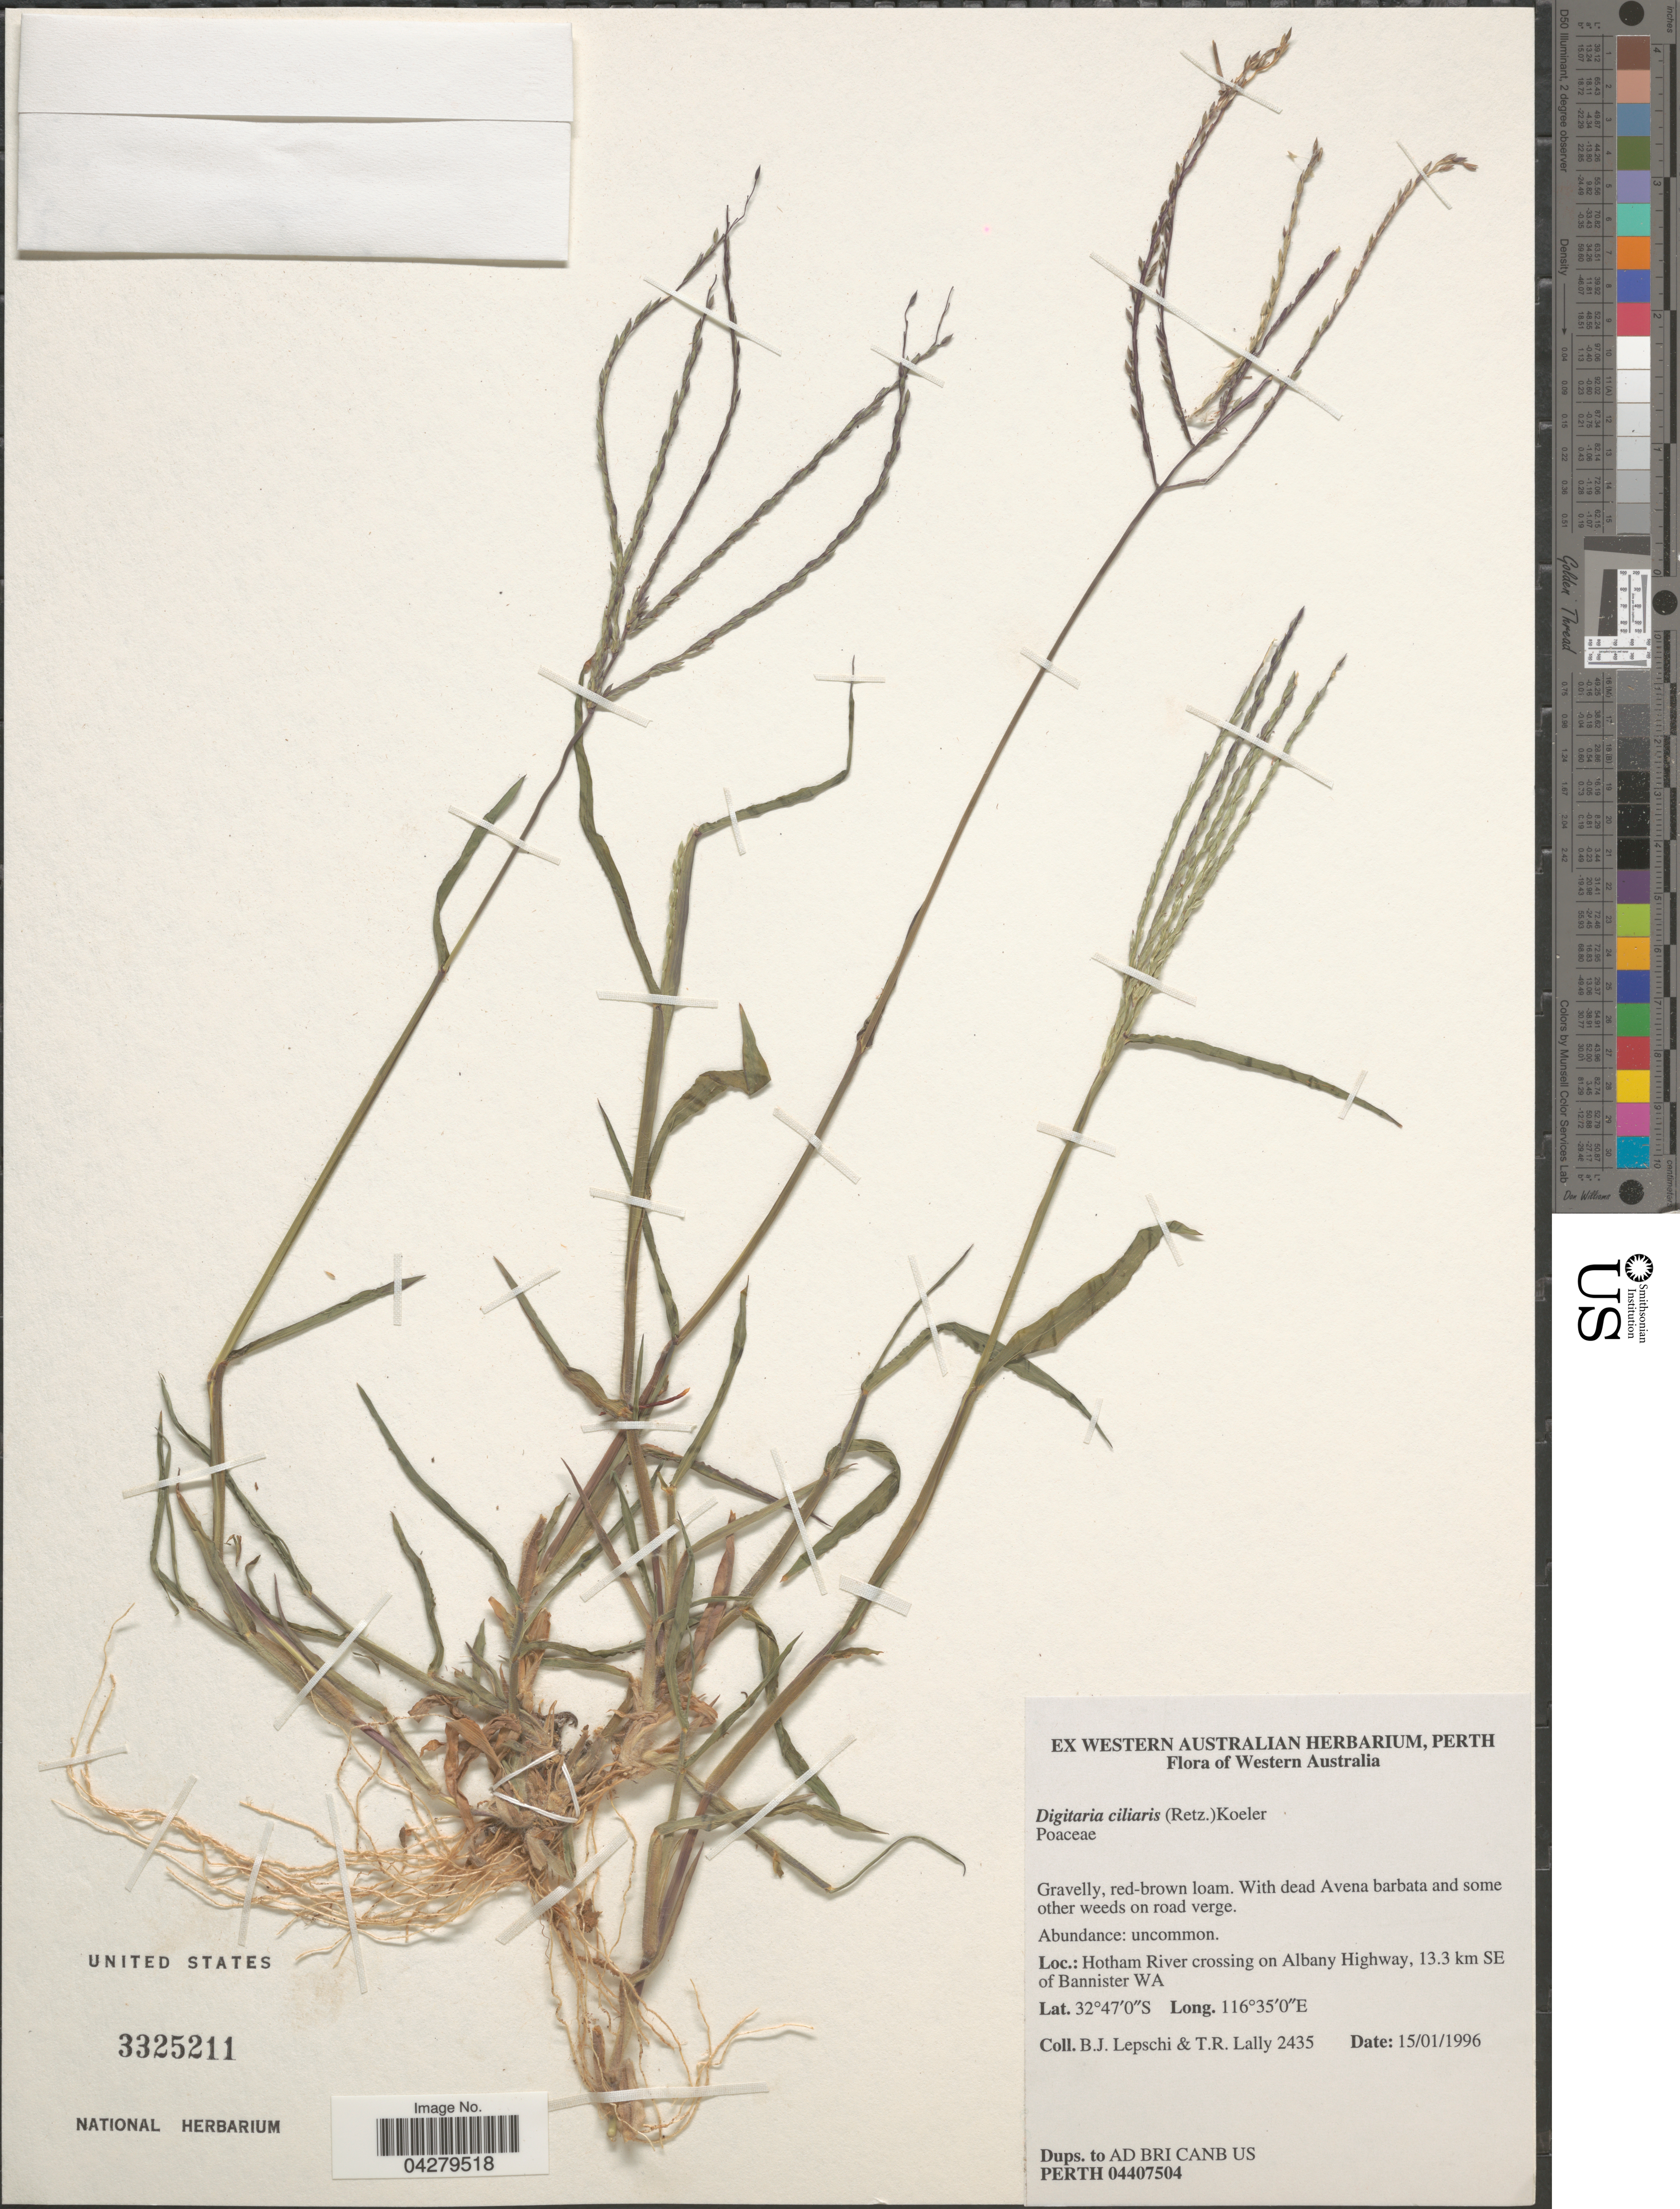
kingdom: Plantae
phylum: Tracheophyta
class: Liliopsida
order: Poales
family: Poaceae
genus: Digitaria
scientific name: Digitaria ciliaris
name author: (Retz.) Koeler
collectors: B. Lepschi & T. R. Lally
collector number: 2435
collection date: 1996-01-15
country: Australia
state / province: Western Australia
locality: Hotham River crossing on Albany Highway, 13.3 km SE of Bannister WA.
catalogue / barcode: US 3325211